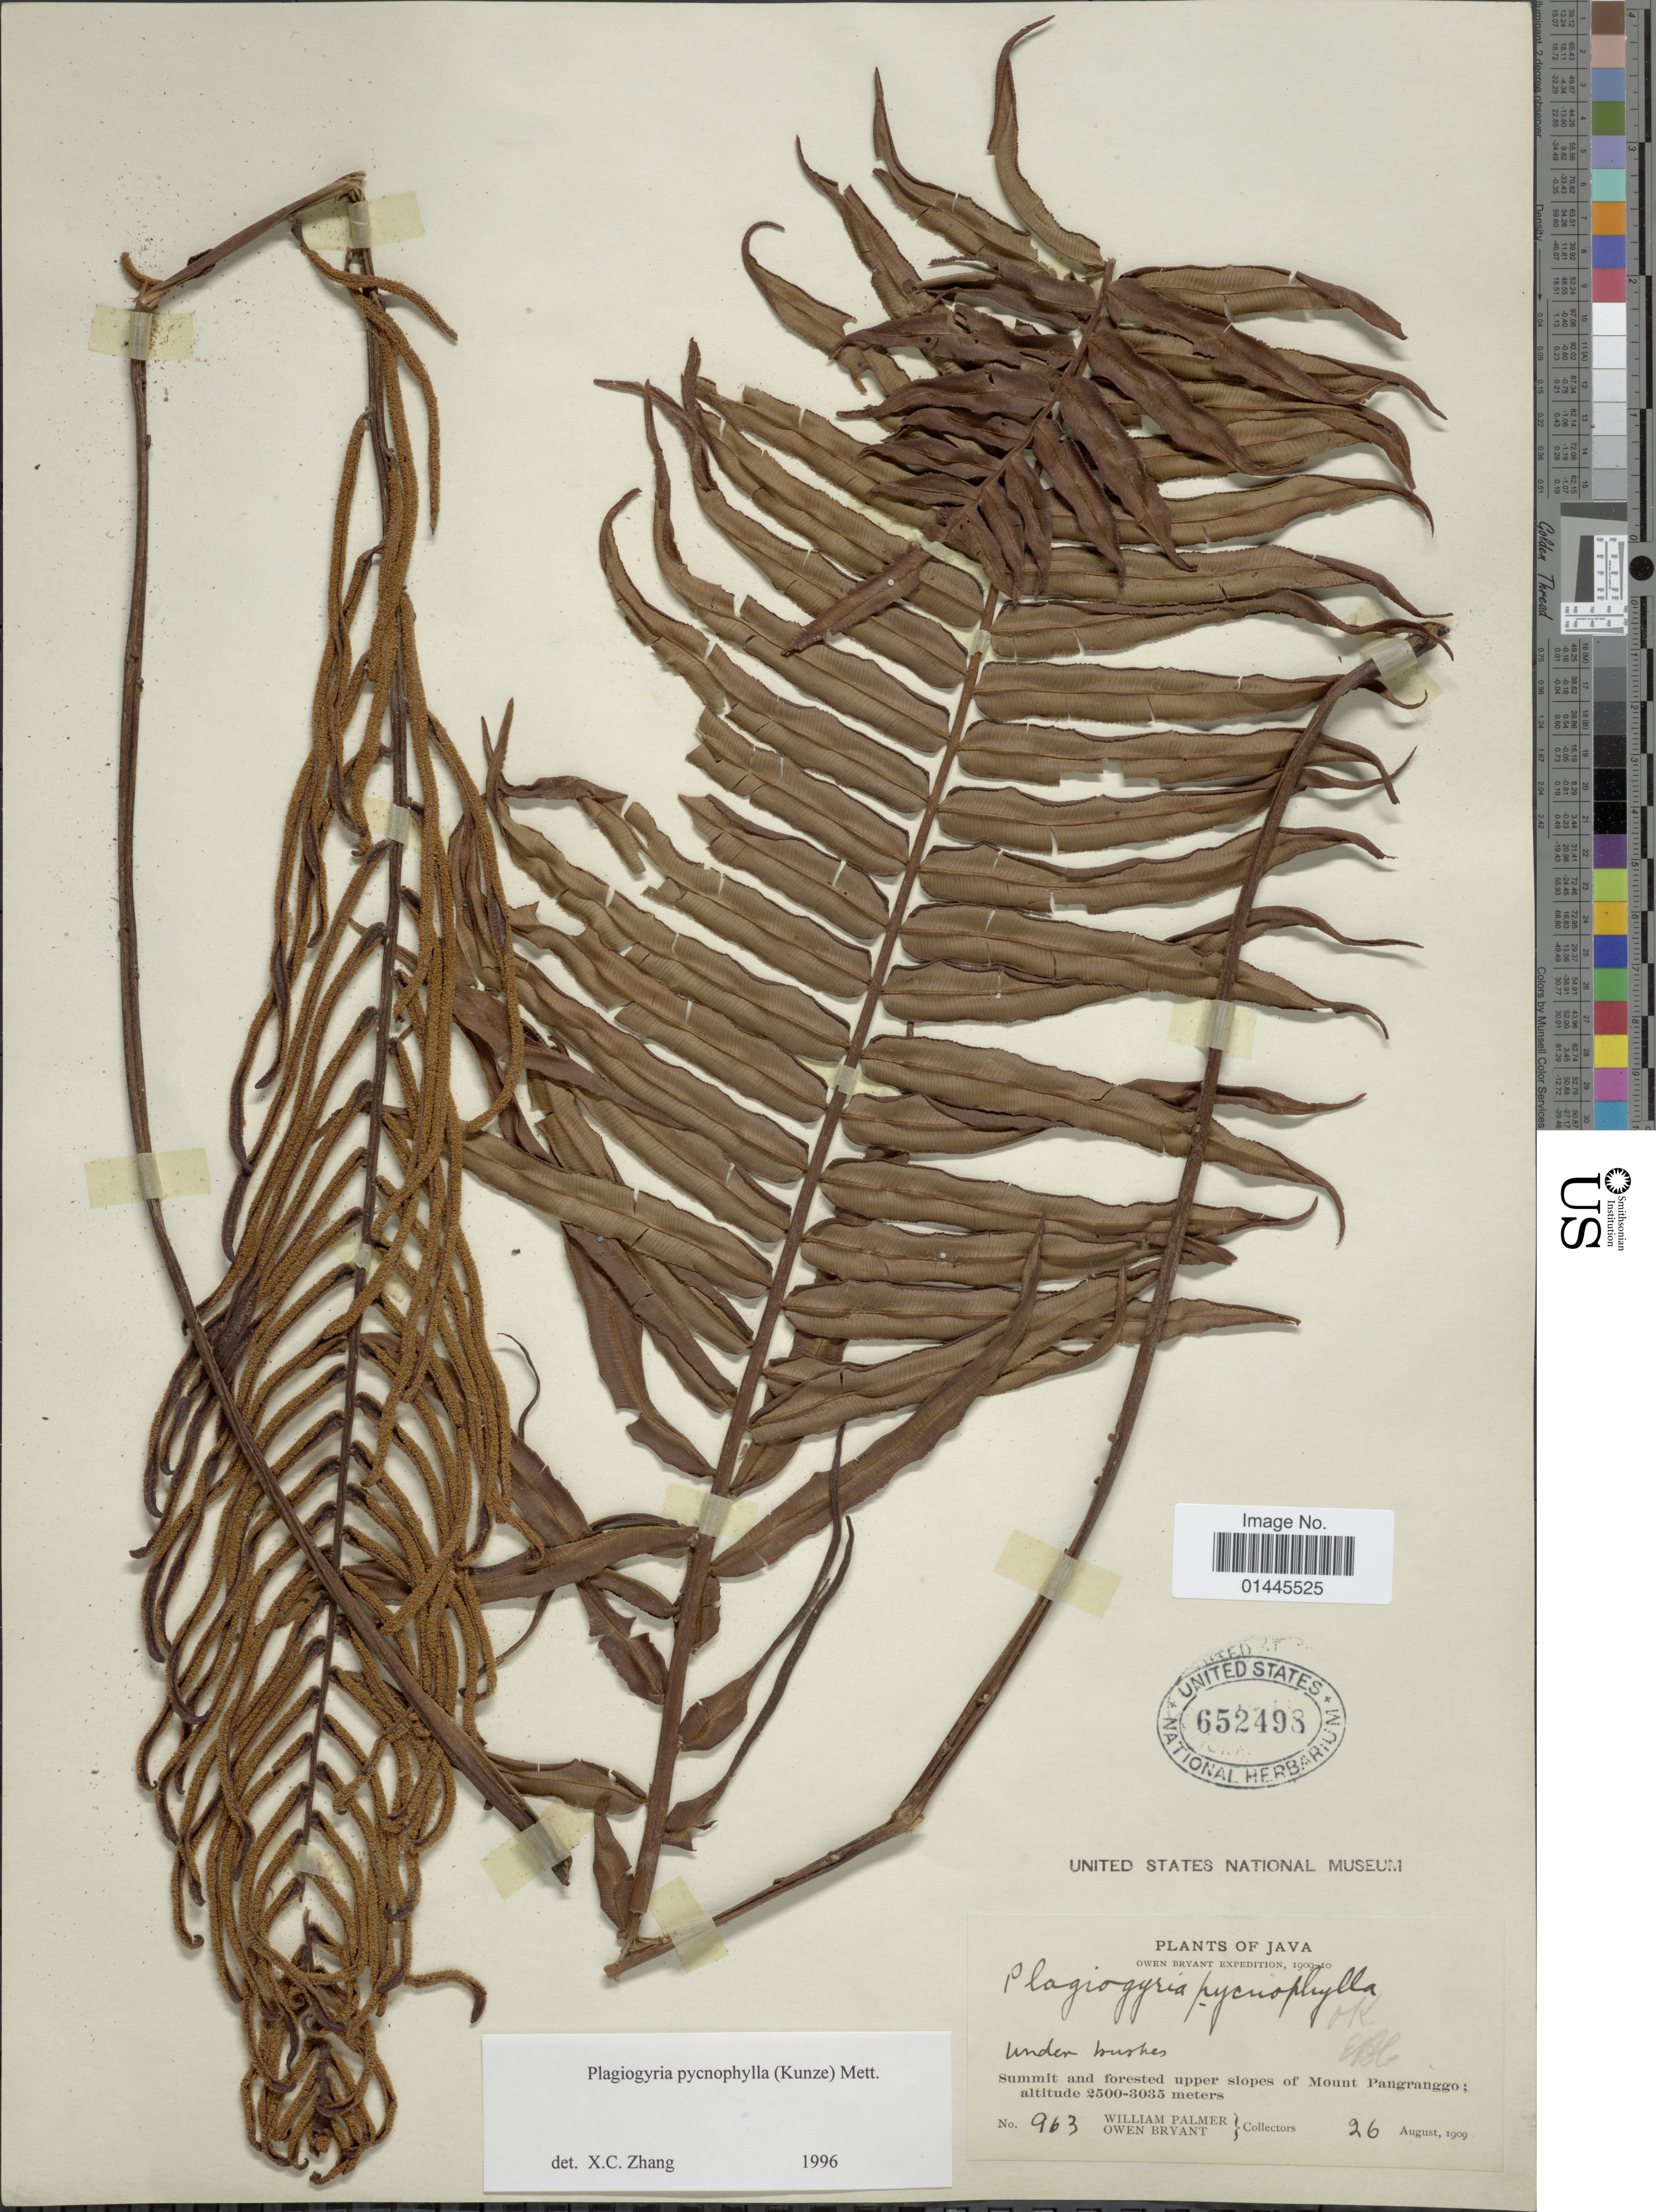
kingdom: Plantae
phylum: Tracheophyta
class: Polypodiopsida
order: Cyatheales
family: Plagiogyriaceae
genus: Plagiogyria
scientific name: Plagiogyria pycnophylla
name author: (Kunze) Mett.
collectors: W. Palmer & O. Bryant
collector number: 963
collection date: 1909-08-26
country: Indonesia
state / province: Java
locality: Summit and forested upper slopes of Mount Pangranggo.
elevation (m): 2500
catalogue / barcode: US 652498